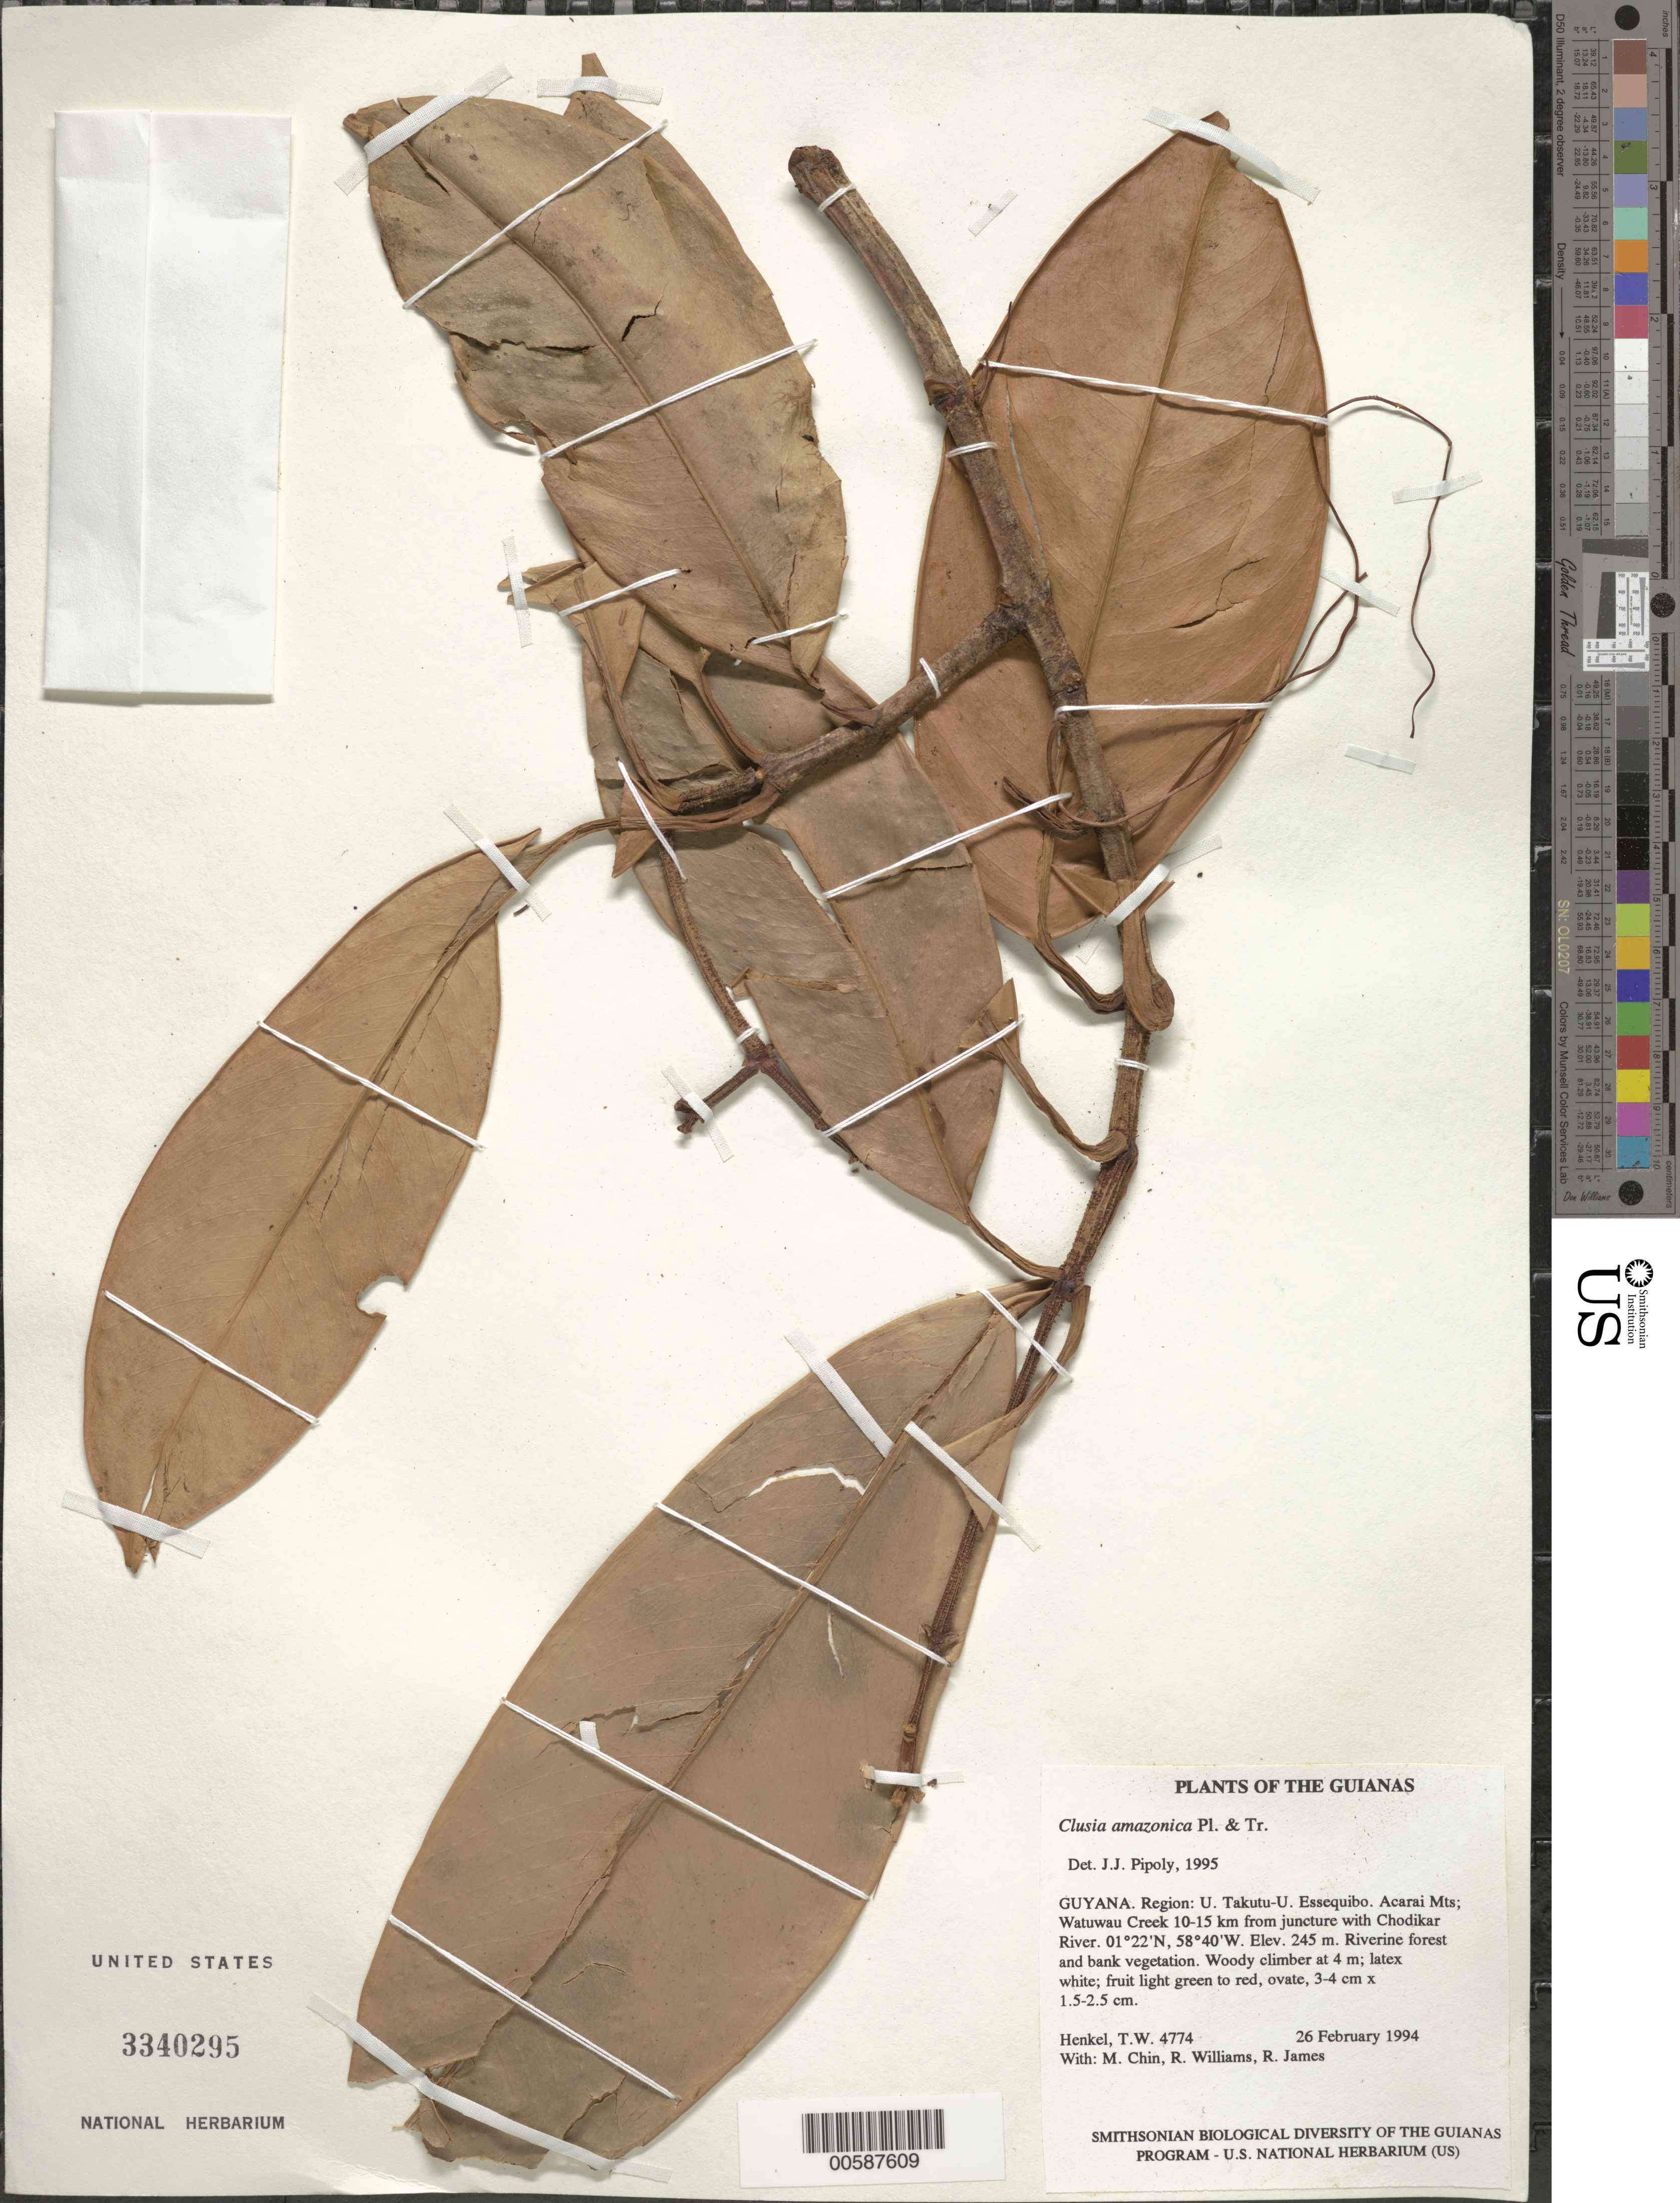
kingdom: Plantae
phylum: Tracheophyta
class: Magnoliopsida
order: Malpighiales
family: Clusiaceae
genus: Clusia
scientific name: Clusia amazonica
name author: Planch. & Triana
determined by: Pipoly, J. J., III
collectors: T. Henkel, M. Chin, R. Williams & R. James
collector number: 4774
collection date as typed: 26 February 1994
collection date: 1994-02-26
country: Guyana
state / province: U. Takutu-U. Essequibo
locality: Acarai Mts; Watuwau Creek 10-15 km from juncture with Chodikar River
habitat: Riverine forest and bank vegetation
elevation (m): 245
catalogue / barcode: US 3340295